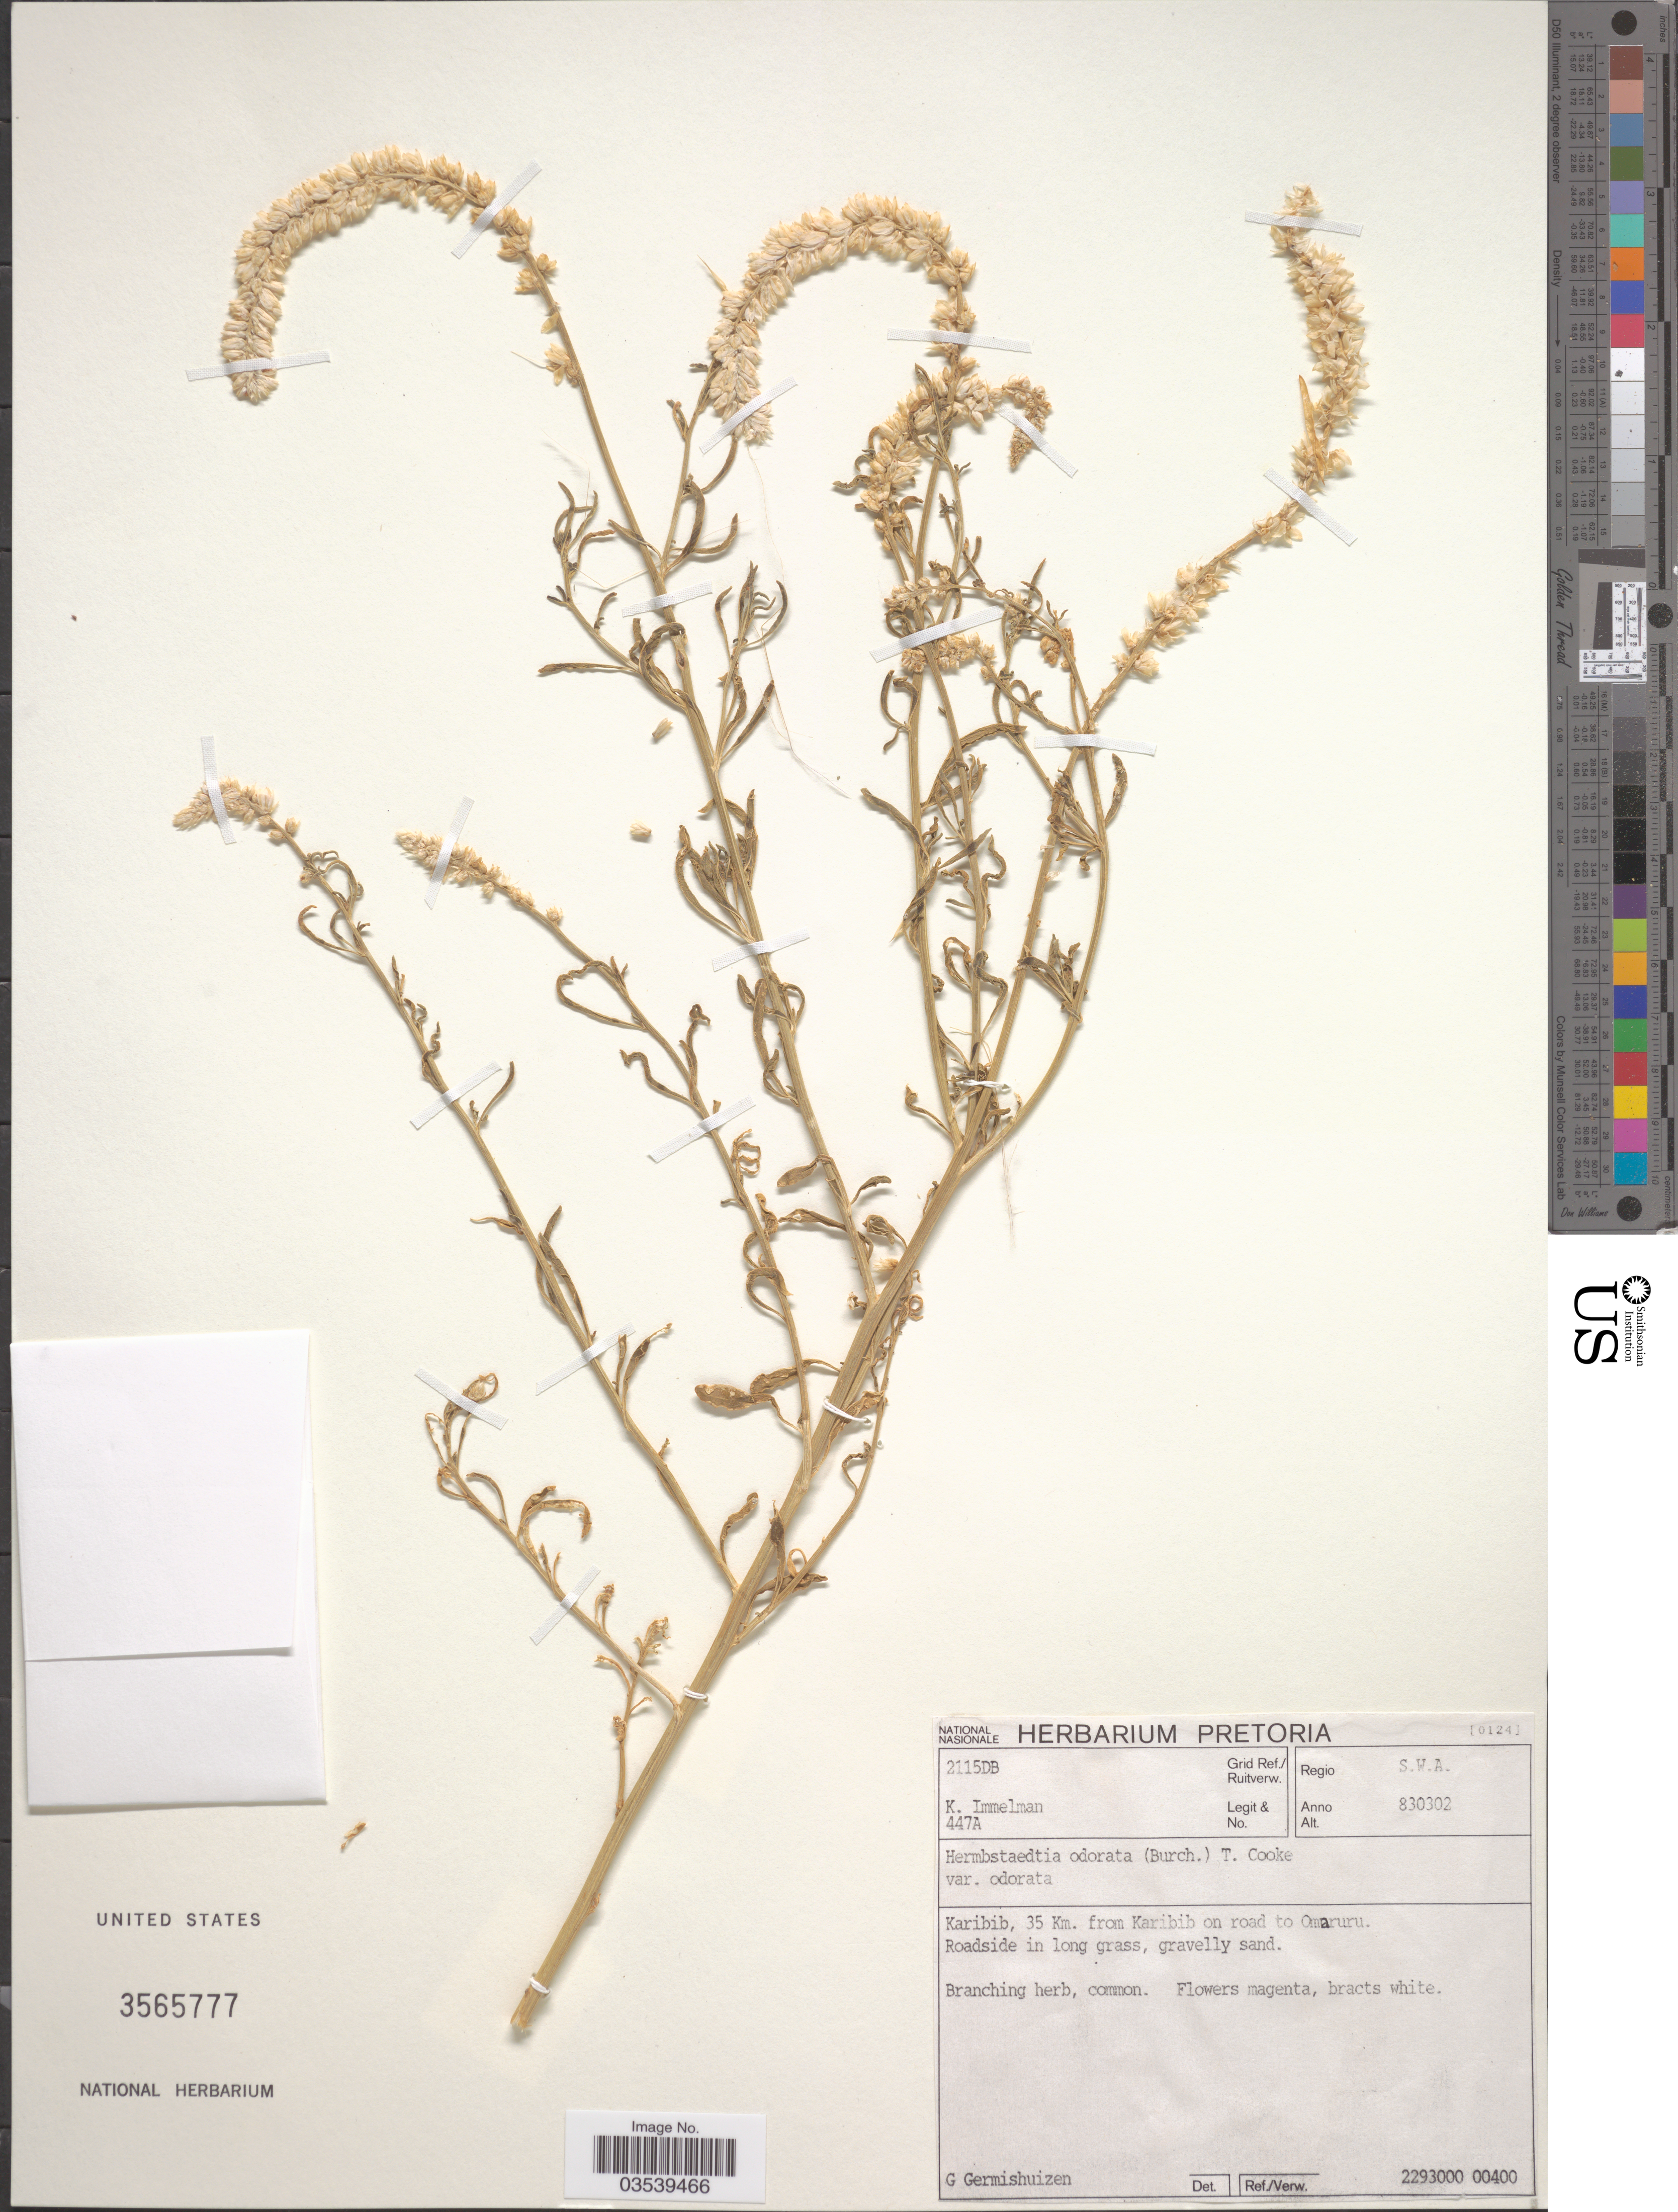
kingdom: Plantae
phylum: Tracheophyta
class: Magnoliopsida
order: Caryophyllales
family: Amaranthaceae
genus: Hermbstaedtia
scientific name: Hermbstaedtia odorata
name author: (Burch.) T. Cooke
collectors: K. L. Immelman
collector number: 447A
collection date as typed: Transcribed d/m/y: 2/3/83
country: Namibia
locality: Regio S.W.A. Grid Ref./Ruitverw. 2115DB. Karibib, 35 Km. from Karibib on road to Omaruru.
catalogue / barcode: US 3565777